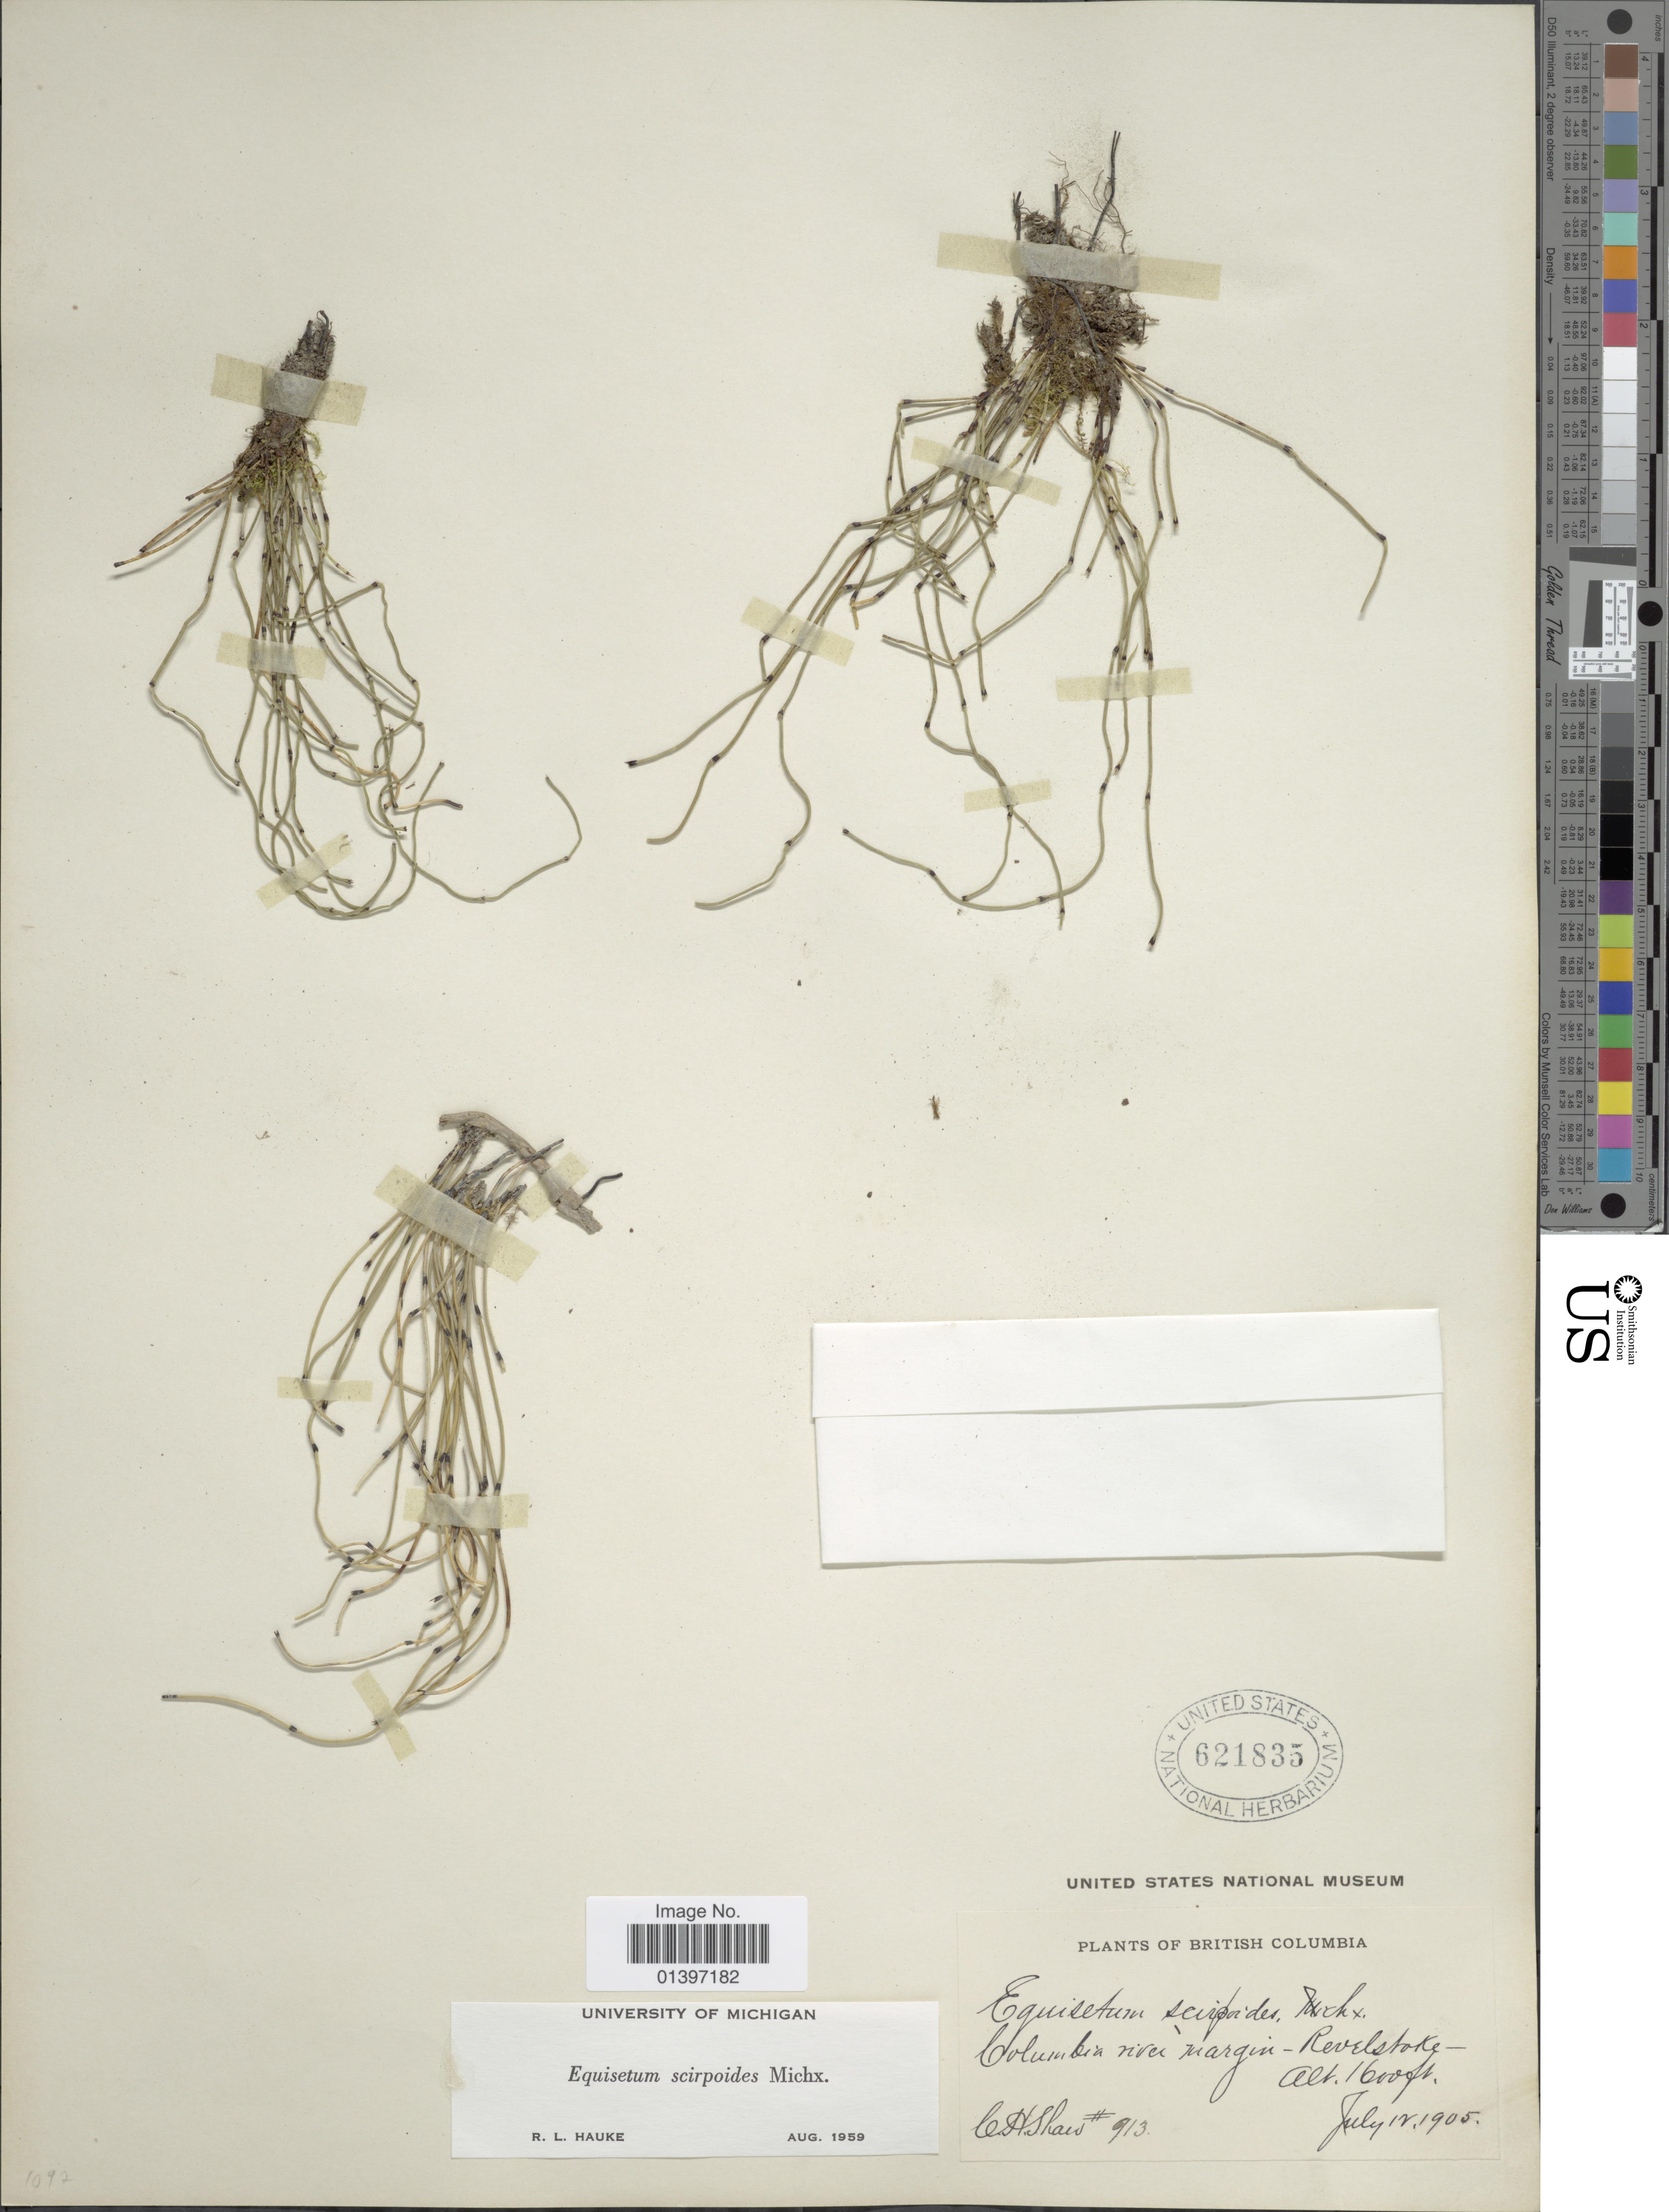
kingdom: Plantae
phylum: Tracheophyta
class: Polypodiopsida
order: Equisetales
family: Equisetaceae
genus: Equisetum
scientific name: Equisetum scirpoides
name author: Michx.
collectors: C. H. Shaw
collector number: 913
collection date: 1905-07-12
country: Canada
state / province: British Columbia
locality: Columbia river Margin-Revelstoke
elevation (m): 488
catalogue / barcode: US 621835